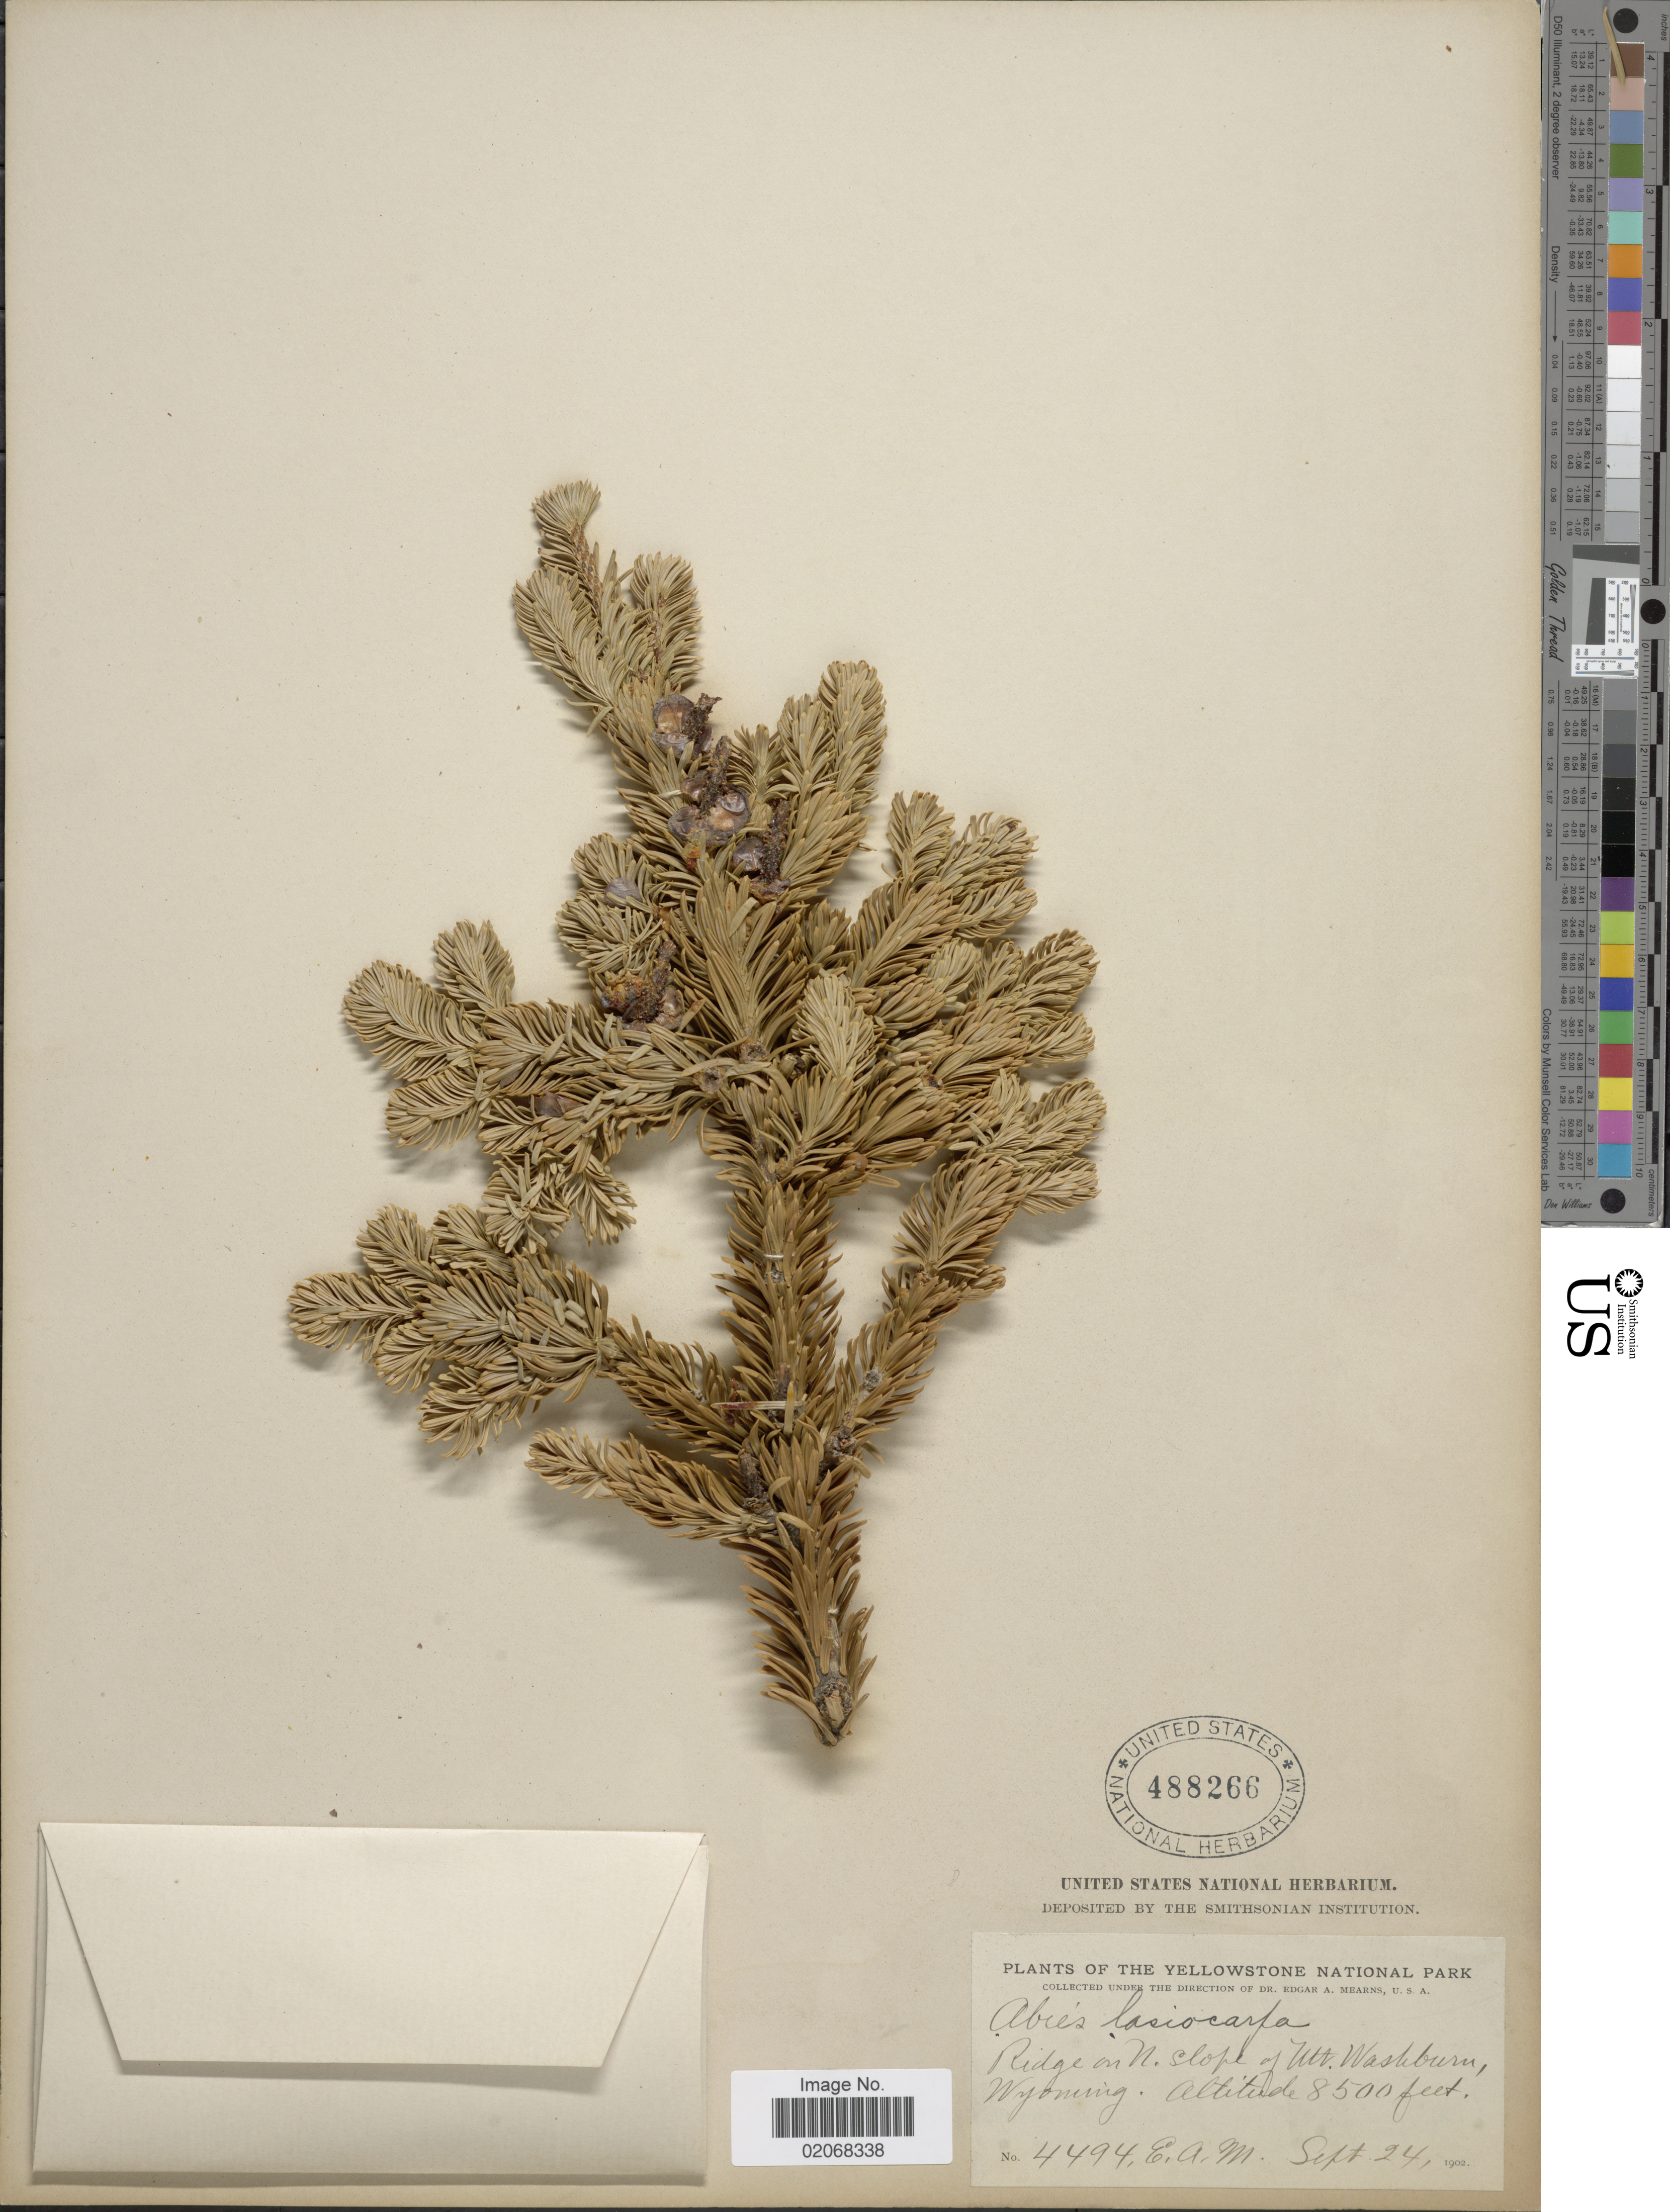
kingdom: Plantae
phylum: Tracheophyta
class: Pinopsida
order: Pinales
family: Pinaceae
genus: Abies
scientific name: Abies lasiocarpa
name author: (Hook.) Nutt.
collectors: E. A. Mearns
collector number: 4494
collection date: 1902-09-24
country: United States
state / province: Wyoming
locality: The Yellowstone National Park, Ridge on N slope of Mt Washburn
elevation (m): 2591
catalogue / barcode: US 488266